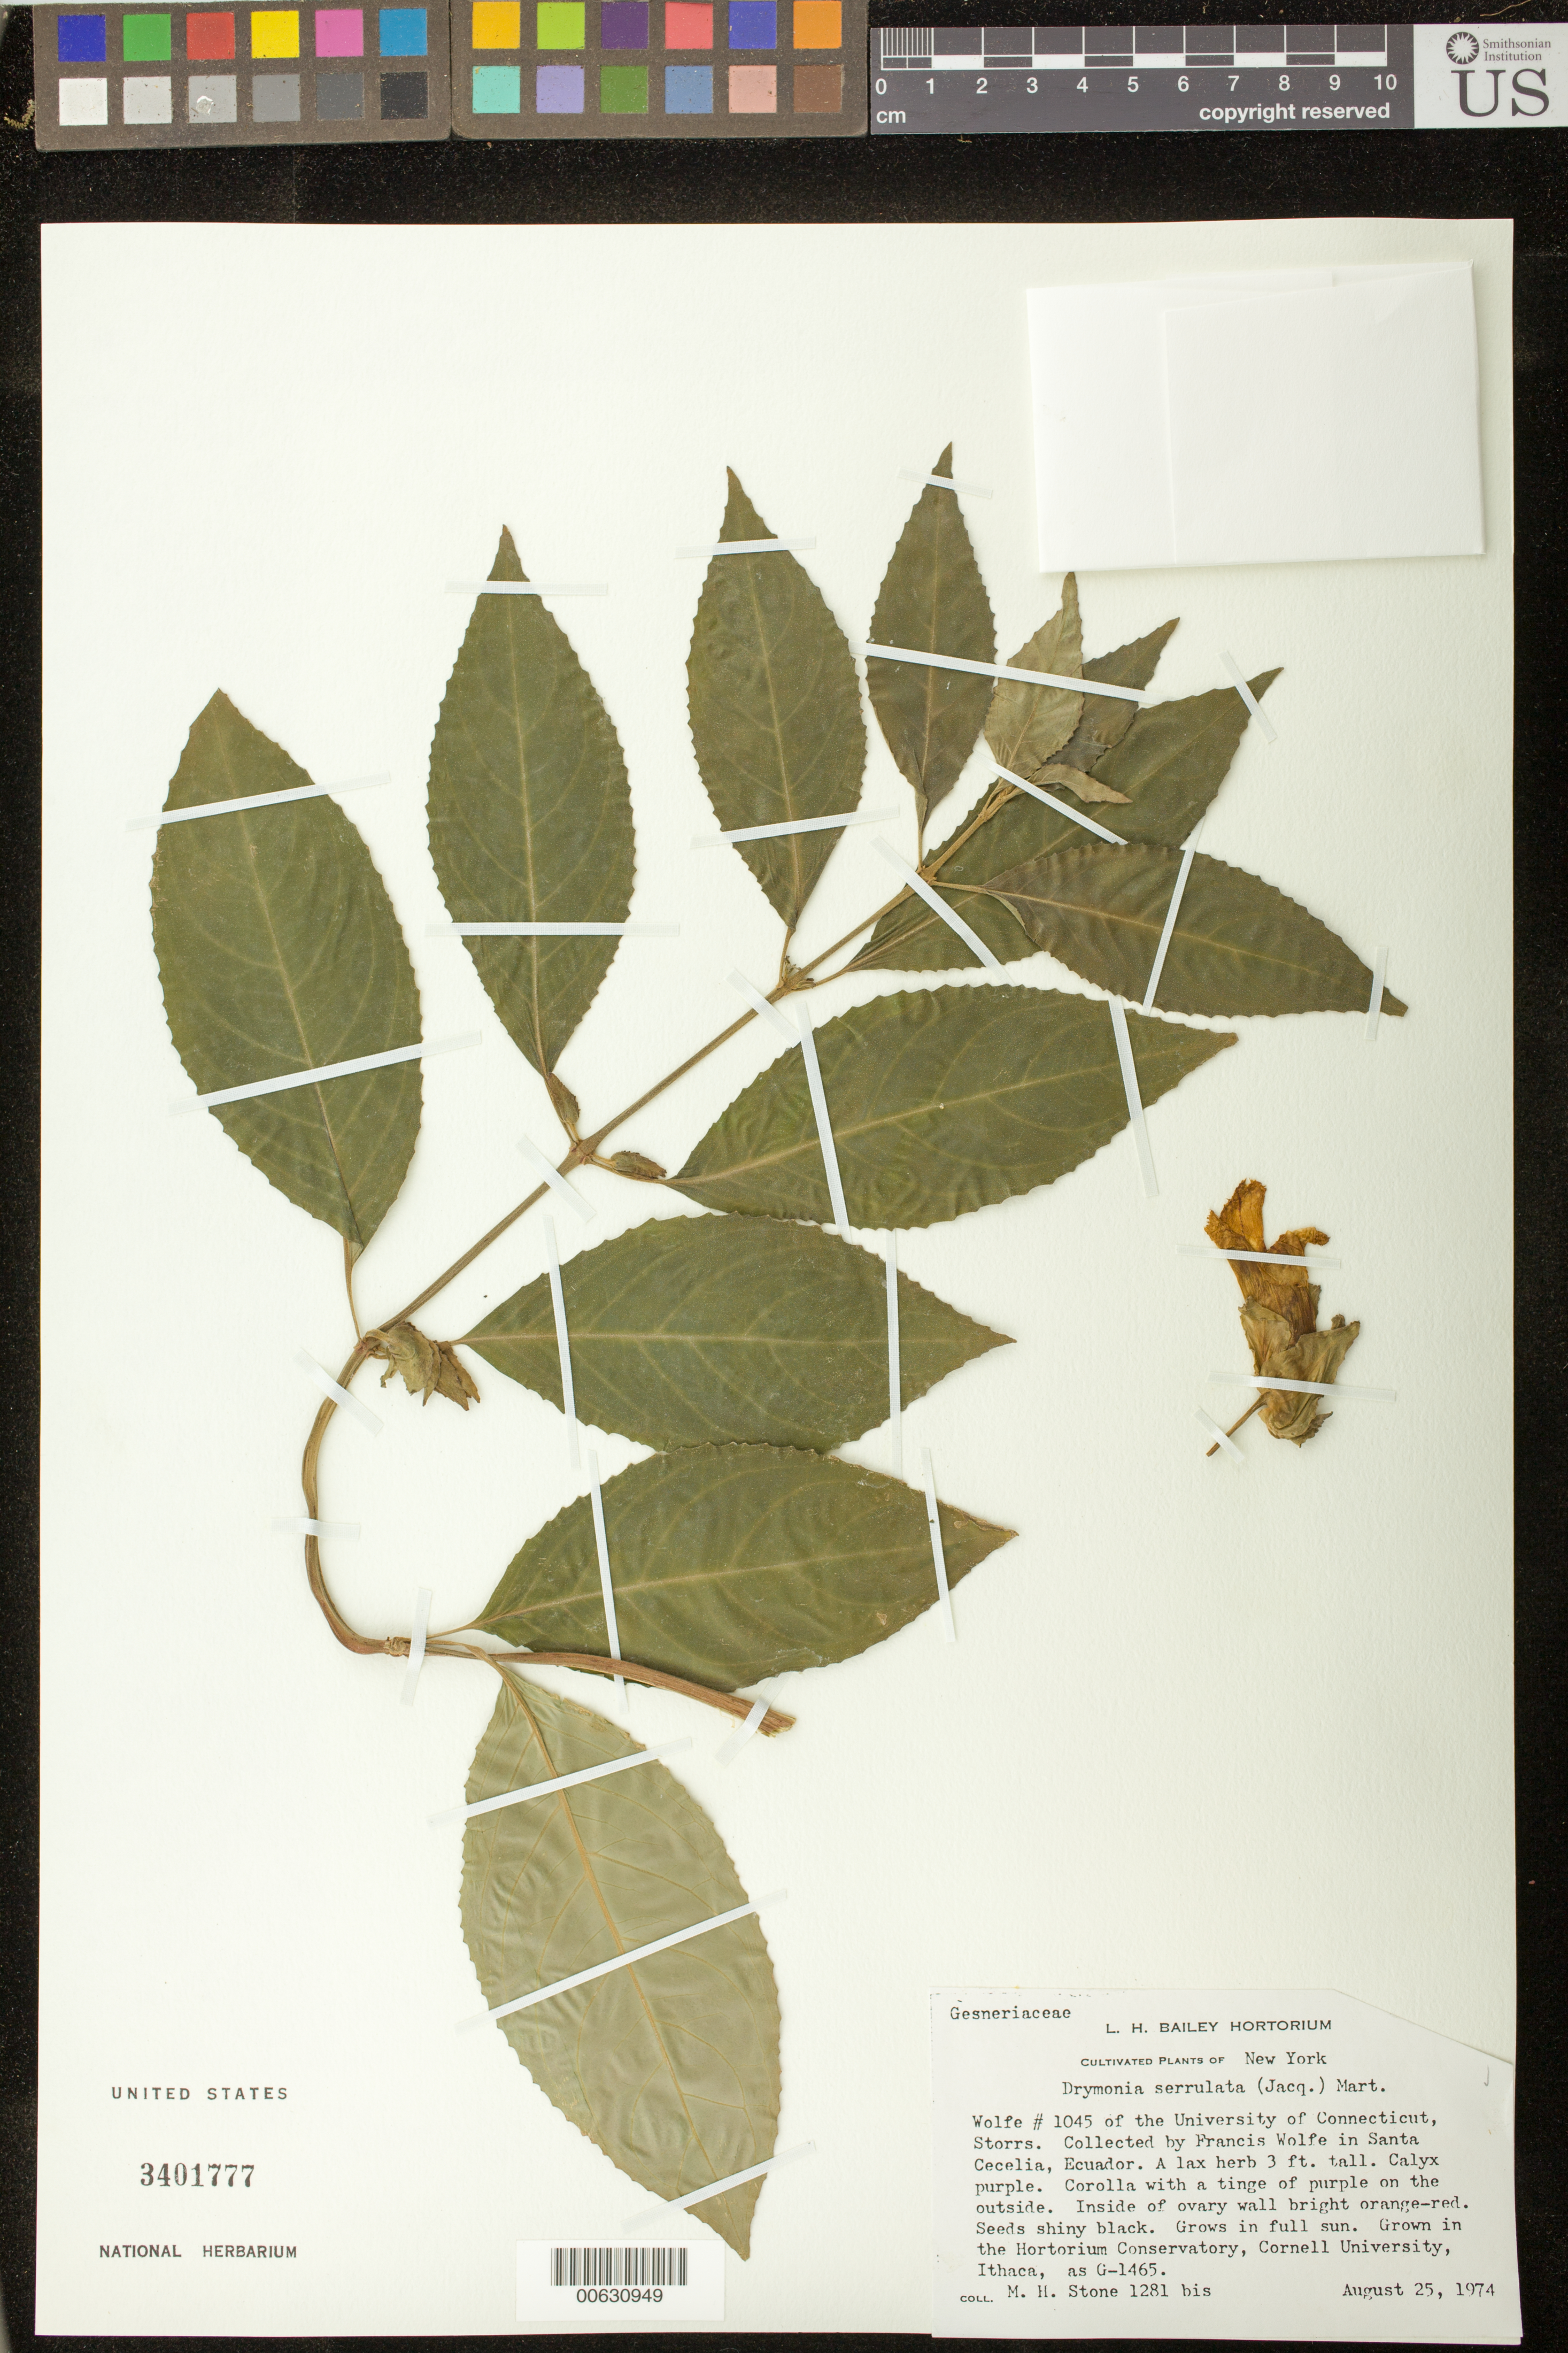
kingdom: Plantae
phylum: Tracheophyta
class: Magnoliopsida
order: Lamiales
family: Gesneriaceae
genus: Drymonia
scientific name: Drymonia serrulata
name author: (Jacq.) Mart.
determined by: Skog, Laurence E.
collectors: M. Stone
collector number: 1281 bis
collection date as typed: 25 Aug 1974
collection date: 1974-08-25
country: Ecuador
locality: Grown in the Hortorium Conservatory, Cornell University, Ithaca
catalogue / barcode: US 3401777